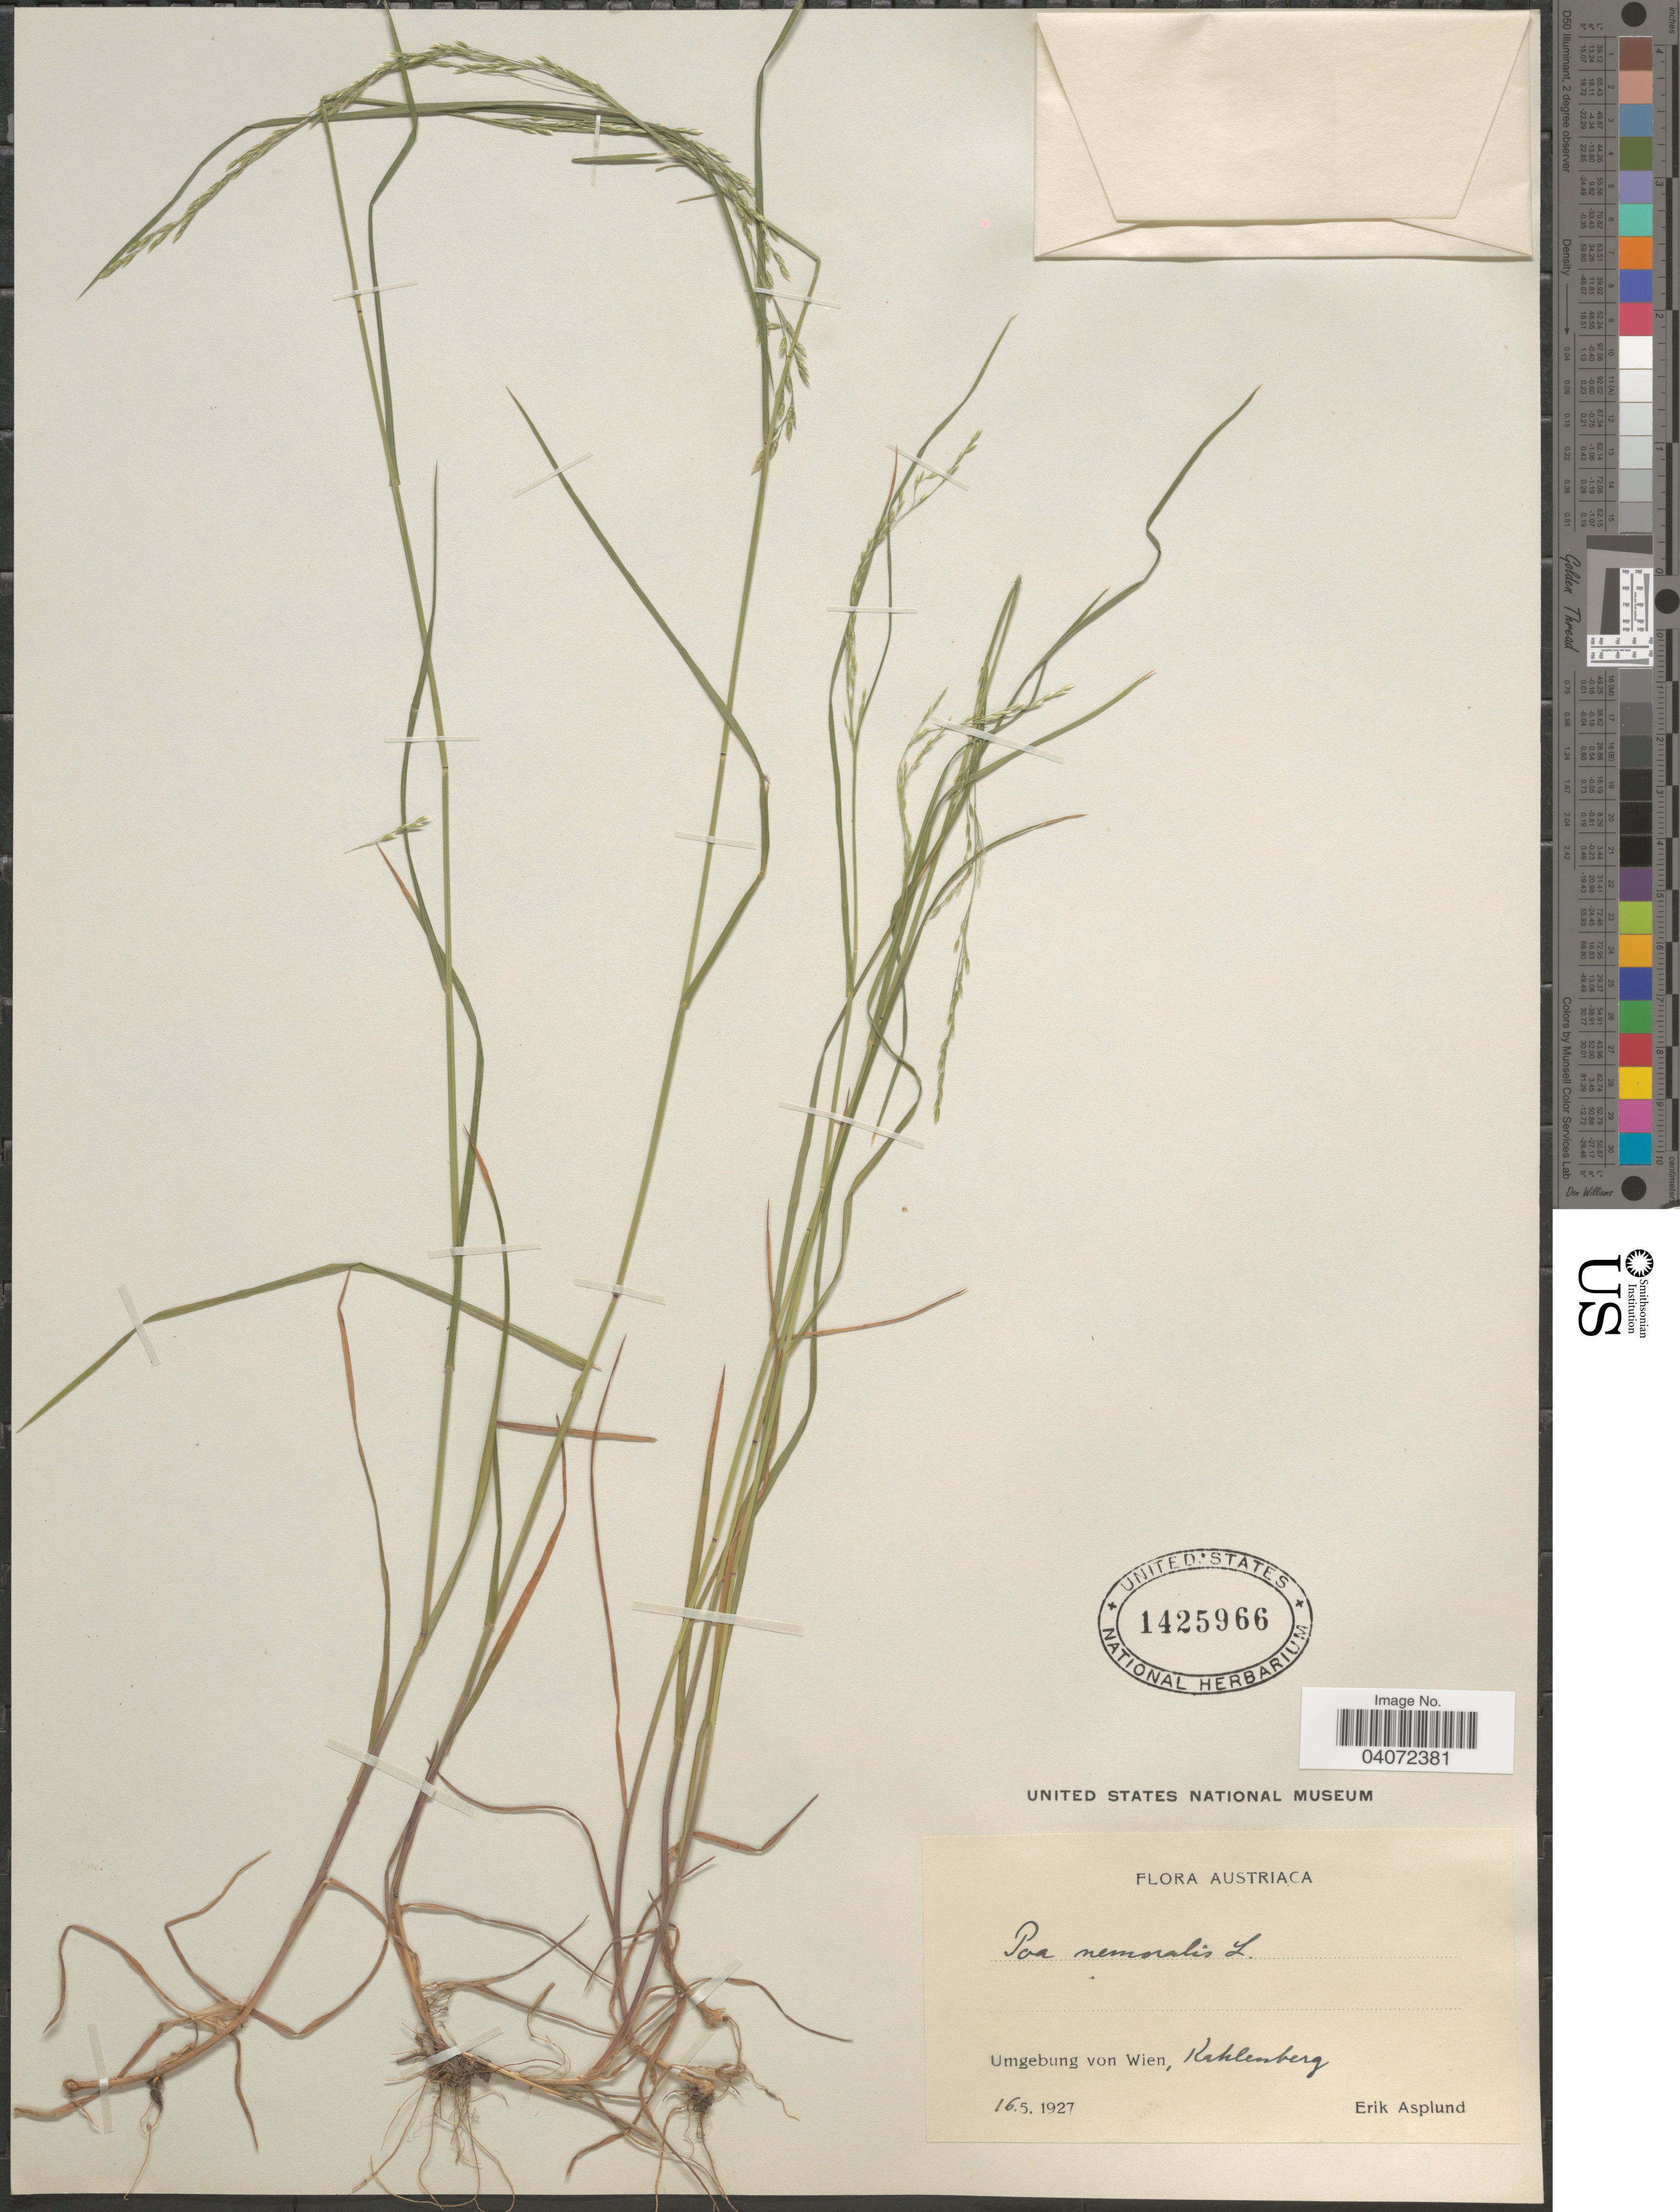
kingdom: Plantae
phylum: Tracheophyta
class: Liliopsida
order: Poales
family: Poaceae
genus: Poa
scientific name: Poa nemoralis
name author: L.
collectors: E. Asplund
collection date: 1927-05-16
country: Austria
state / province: Wien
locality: Umgebung von Wien, Kahlenberg.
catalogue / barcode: US 1425966